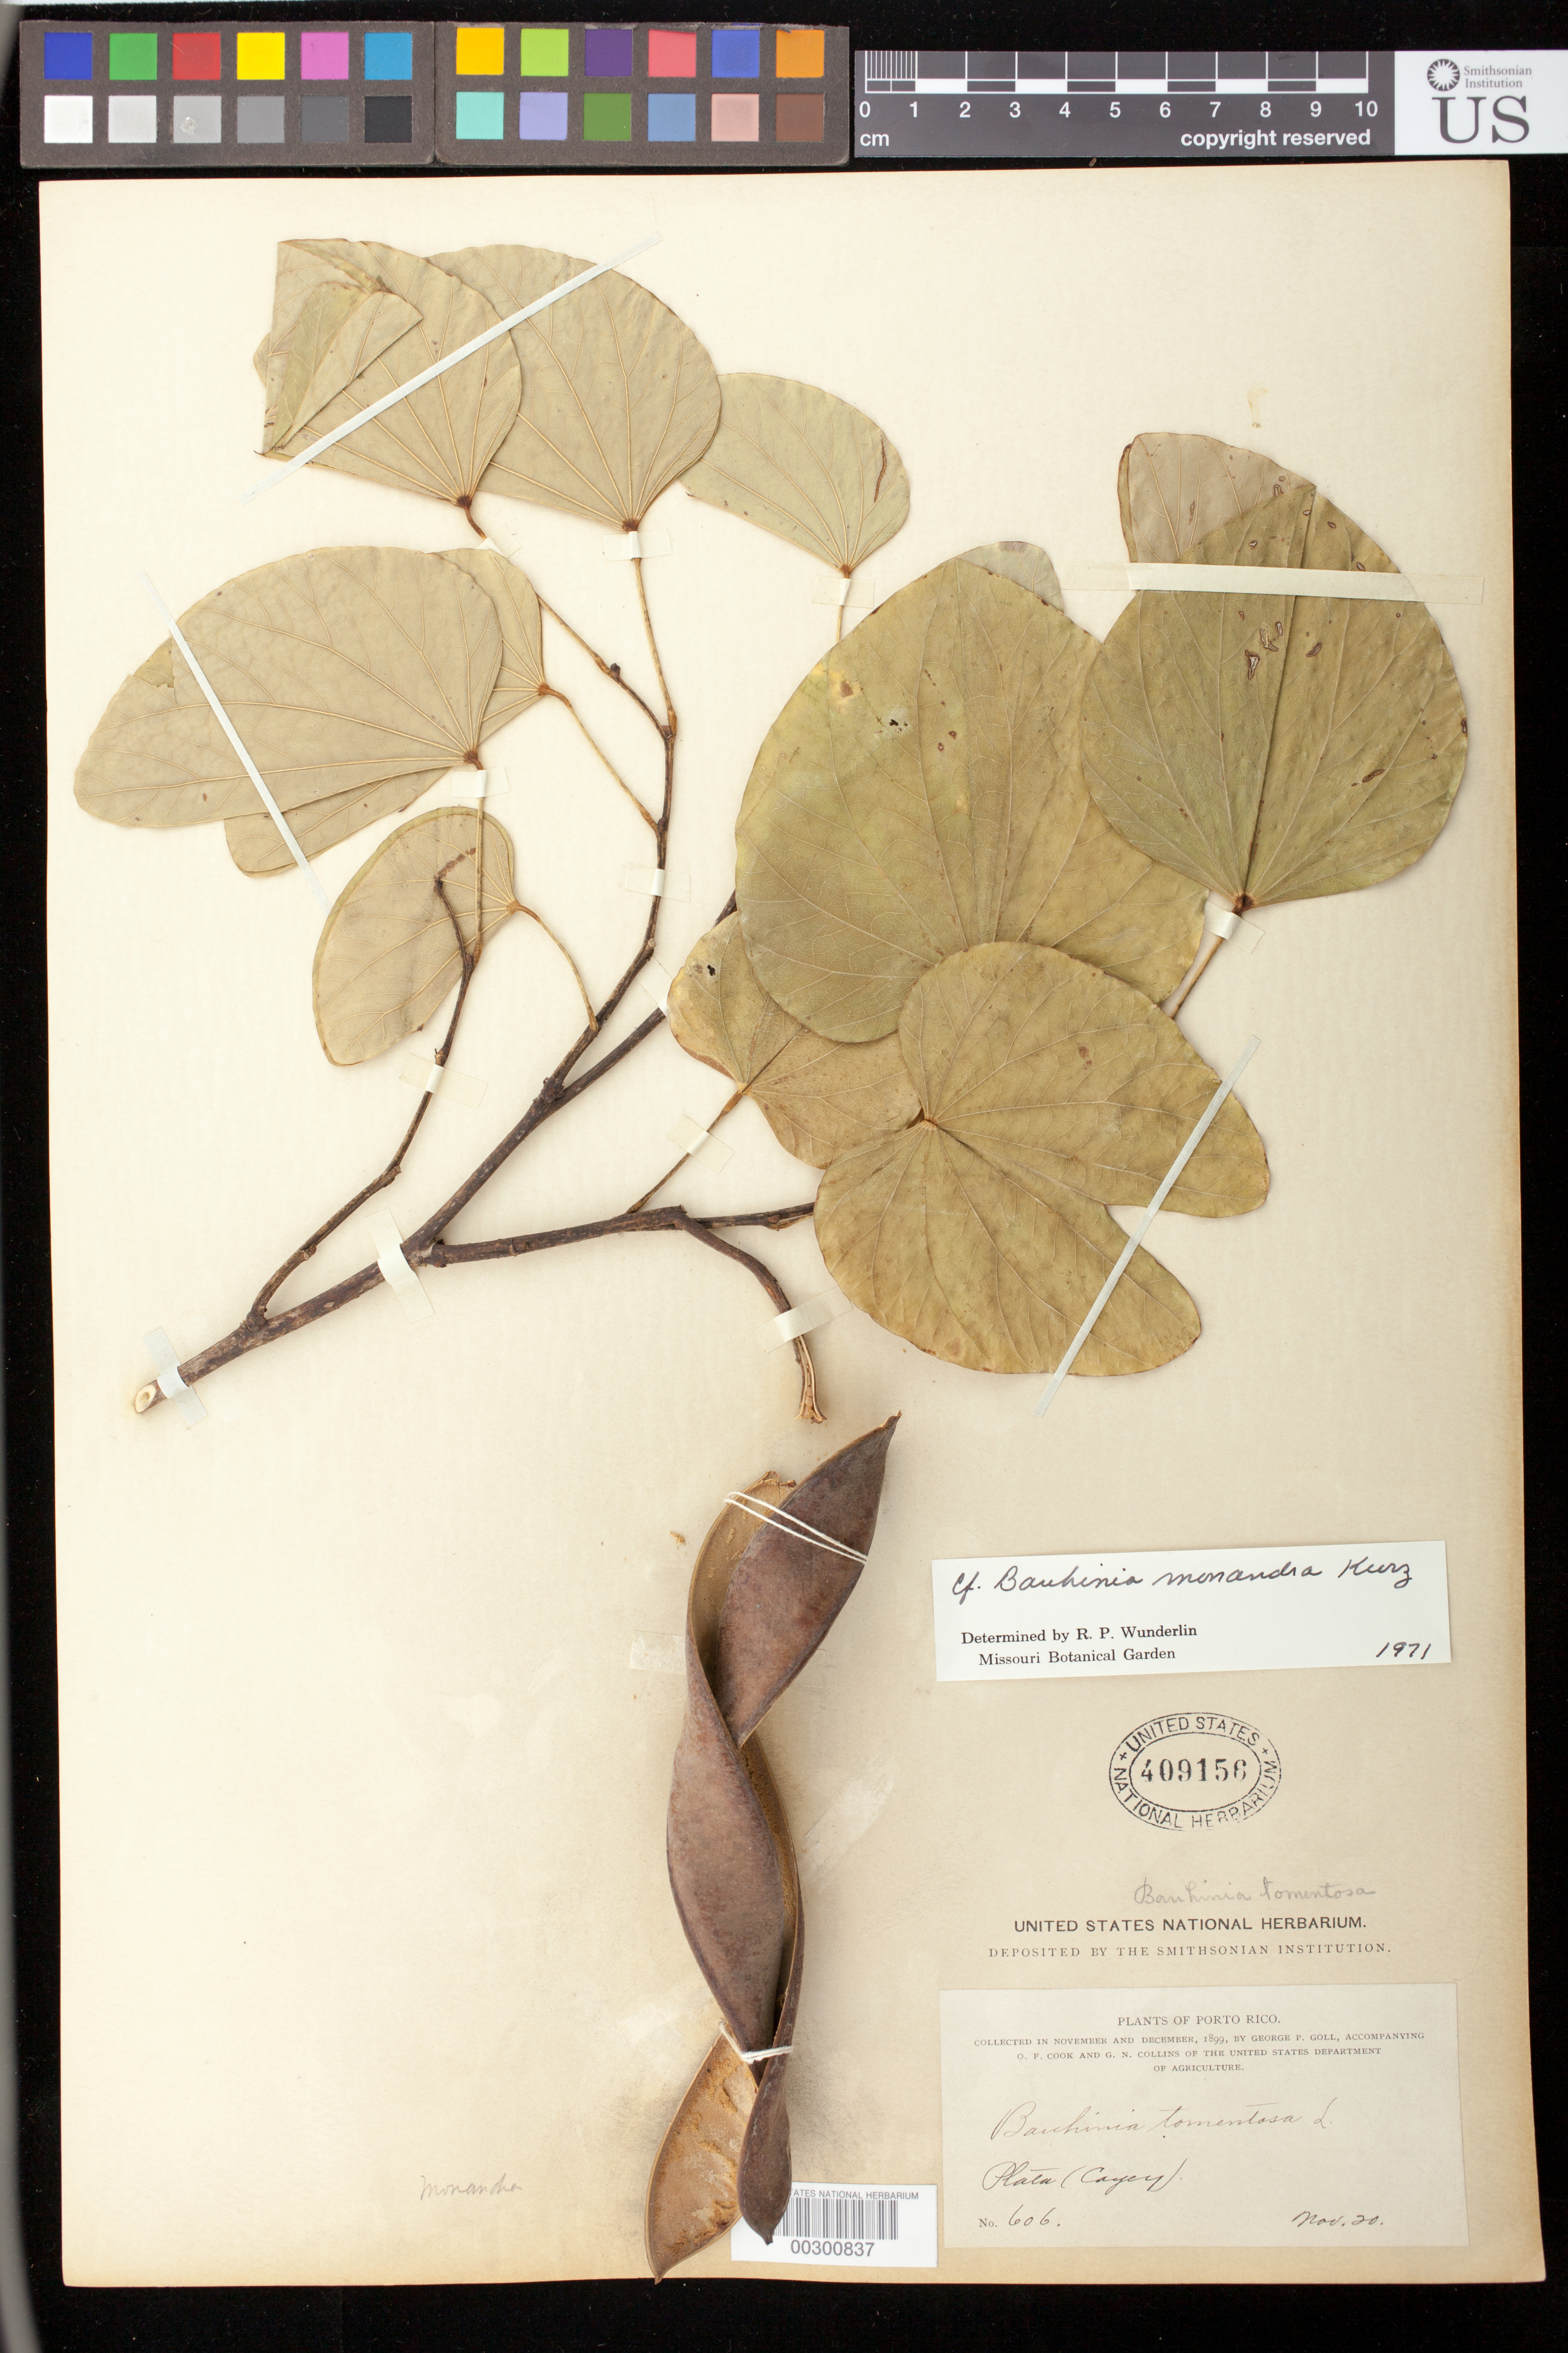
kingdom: Plantae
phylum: Tracheophyta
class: Magnoliopsida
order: Fabales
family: Fabaceae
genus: Bauhinia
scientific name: Bauhinia monandra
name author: Kurz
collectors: G. Goll, O. F. Cook & G. Collins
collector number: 606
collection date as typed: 20 Nov 1899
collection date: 1899-11-20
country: Puerto Rico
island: Greater Antilles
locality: Plata (cayey)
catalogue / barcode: US 409156